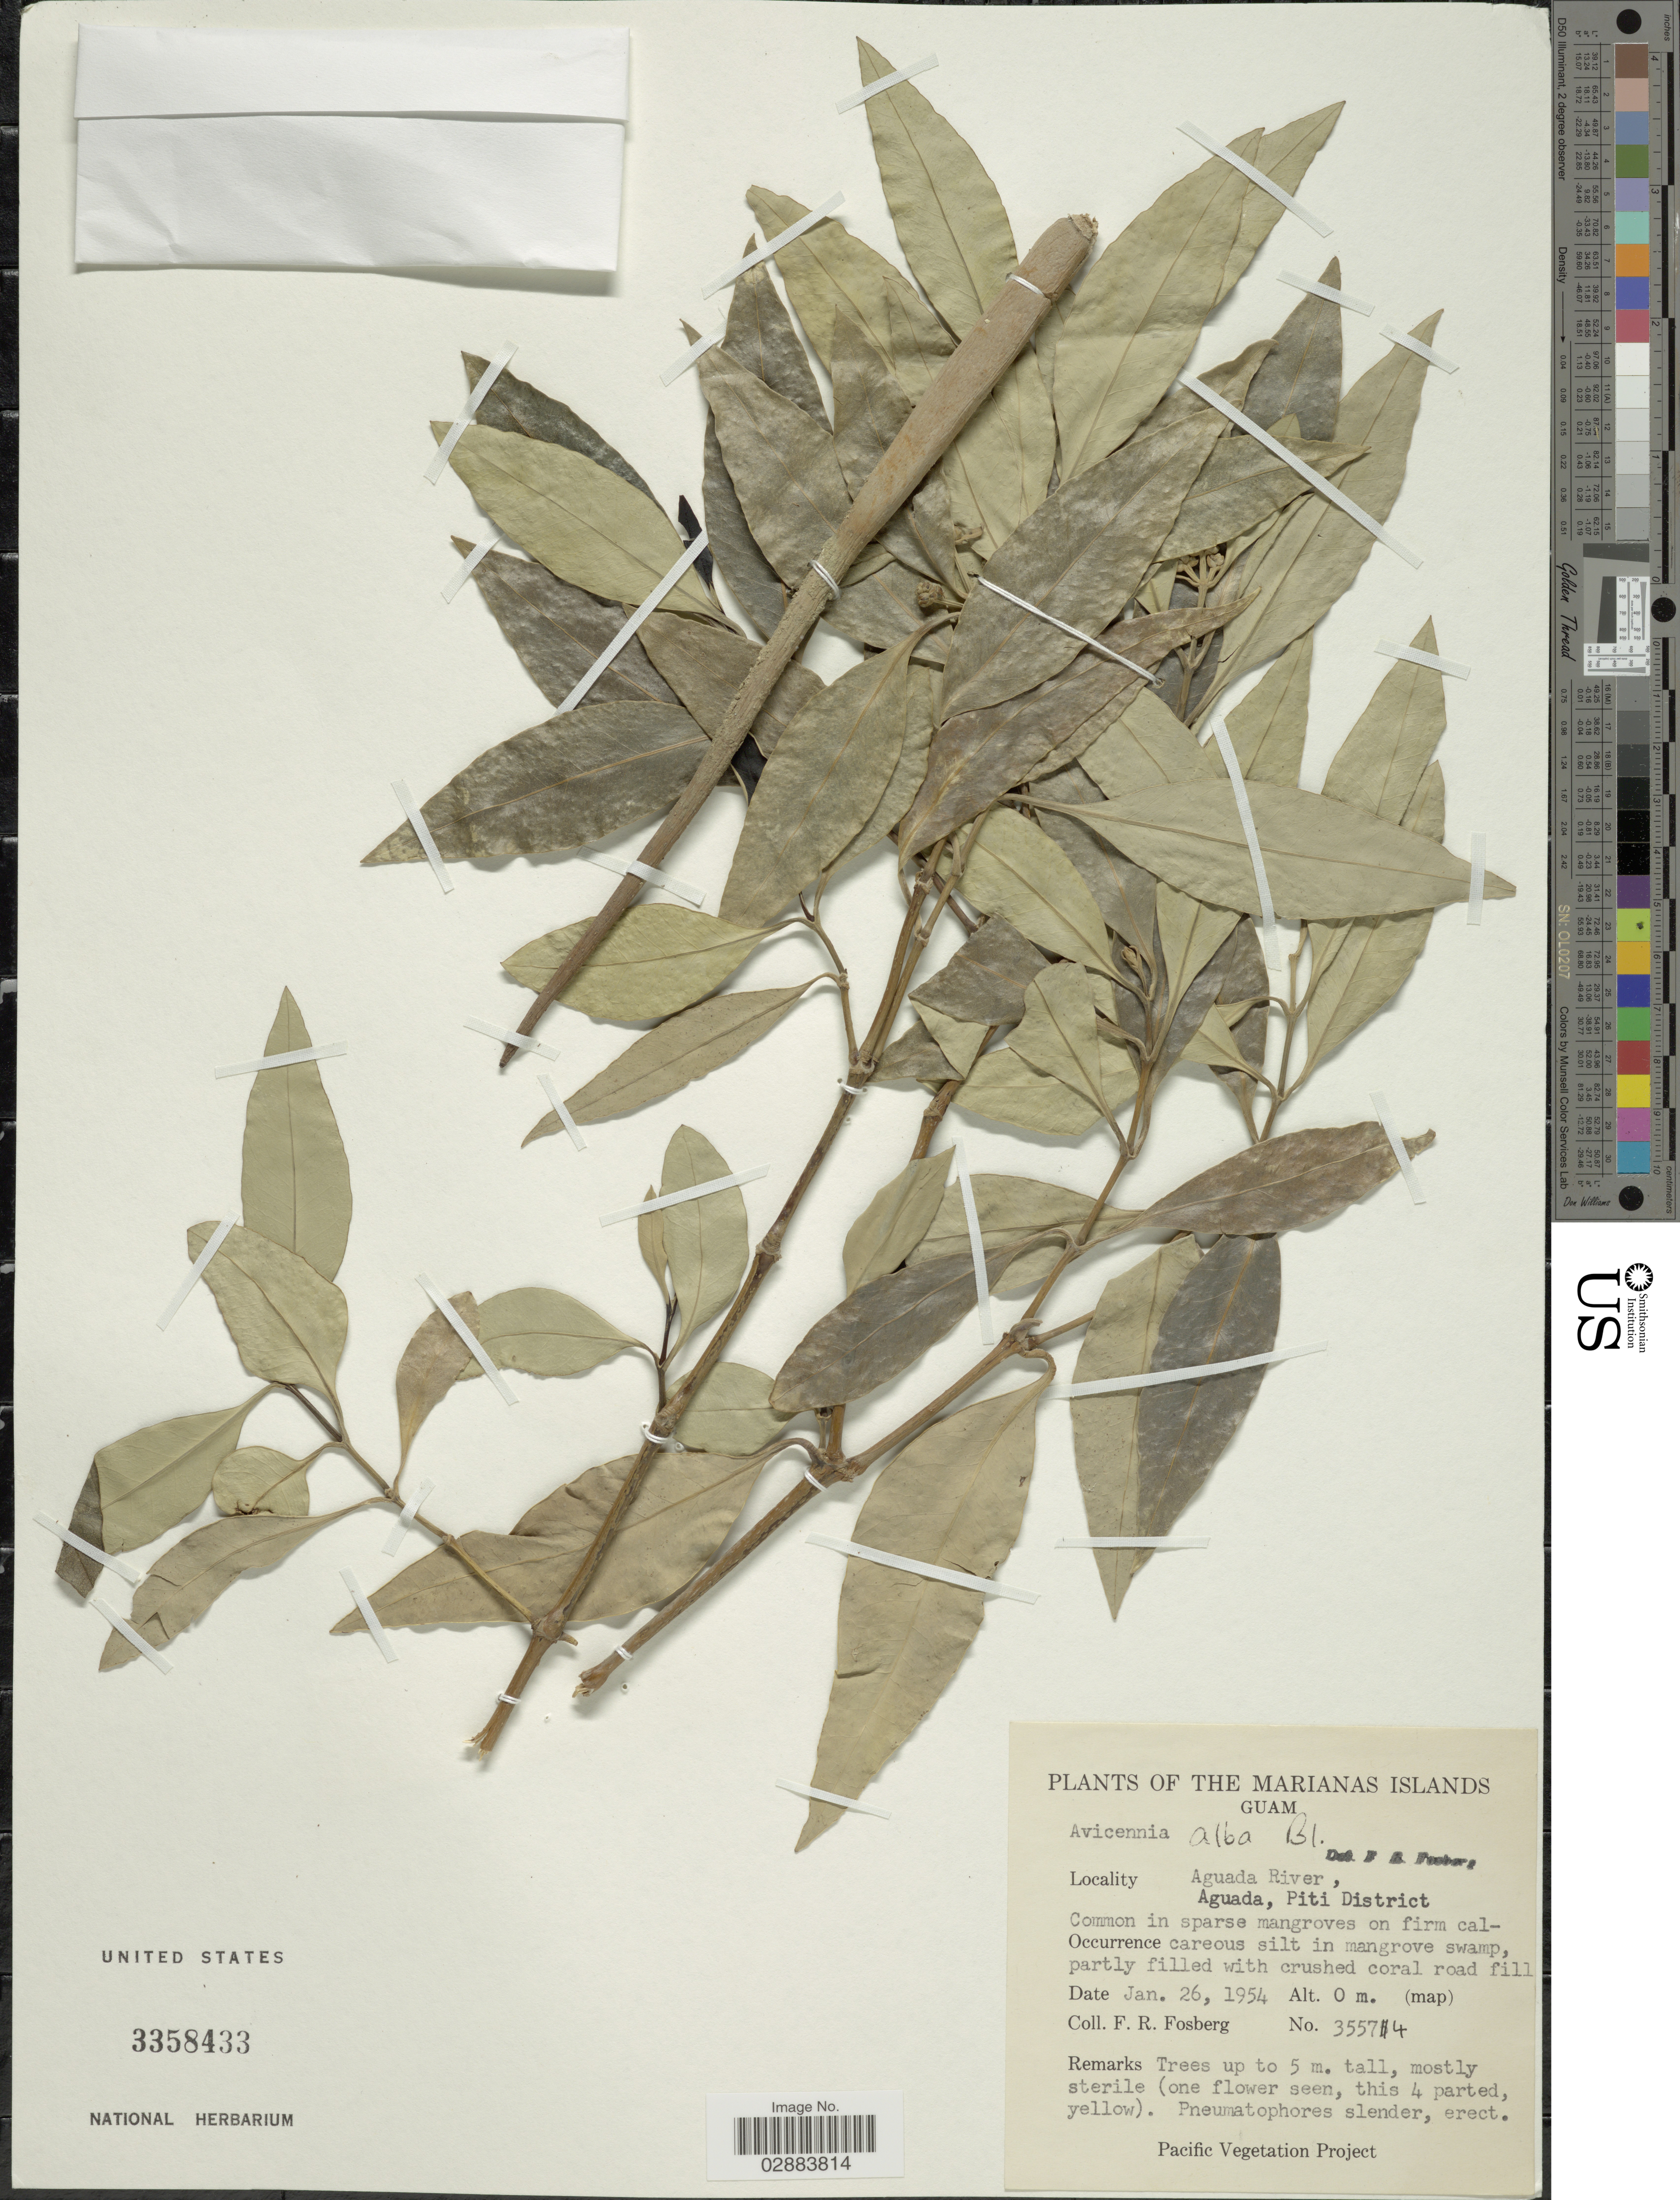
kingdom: Plantae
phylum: Tracheophyta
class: Magnoliopsida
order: Lamiales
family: Acanthaceae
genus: Avicennia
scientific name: Avicennia alba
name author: Blume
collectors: F. R. Fosberg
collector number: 35574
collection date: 1954-01-26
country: Guam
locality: The Marianas Islands. Aguada River, Aguada, Piti District.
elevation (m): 0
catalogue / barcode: US 3358433